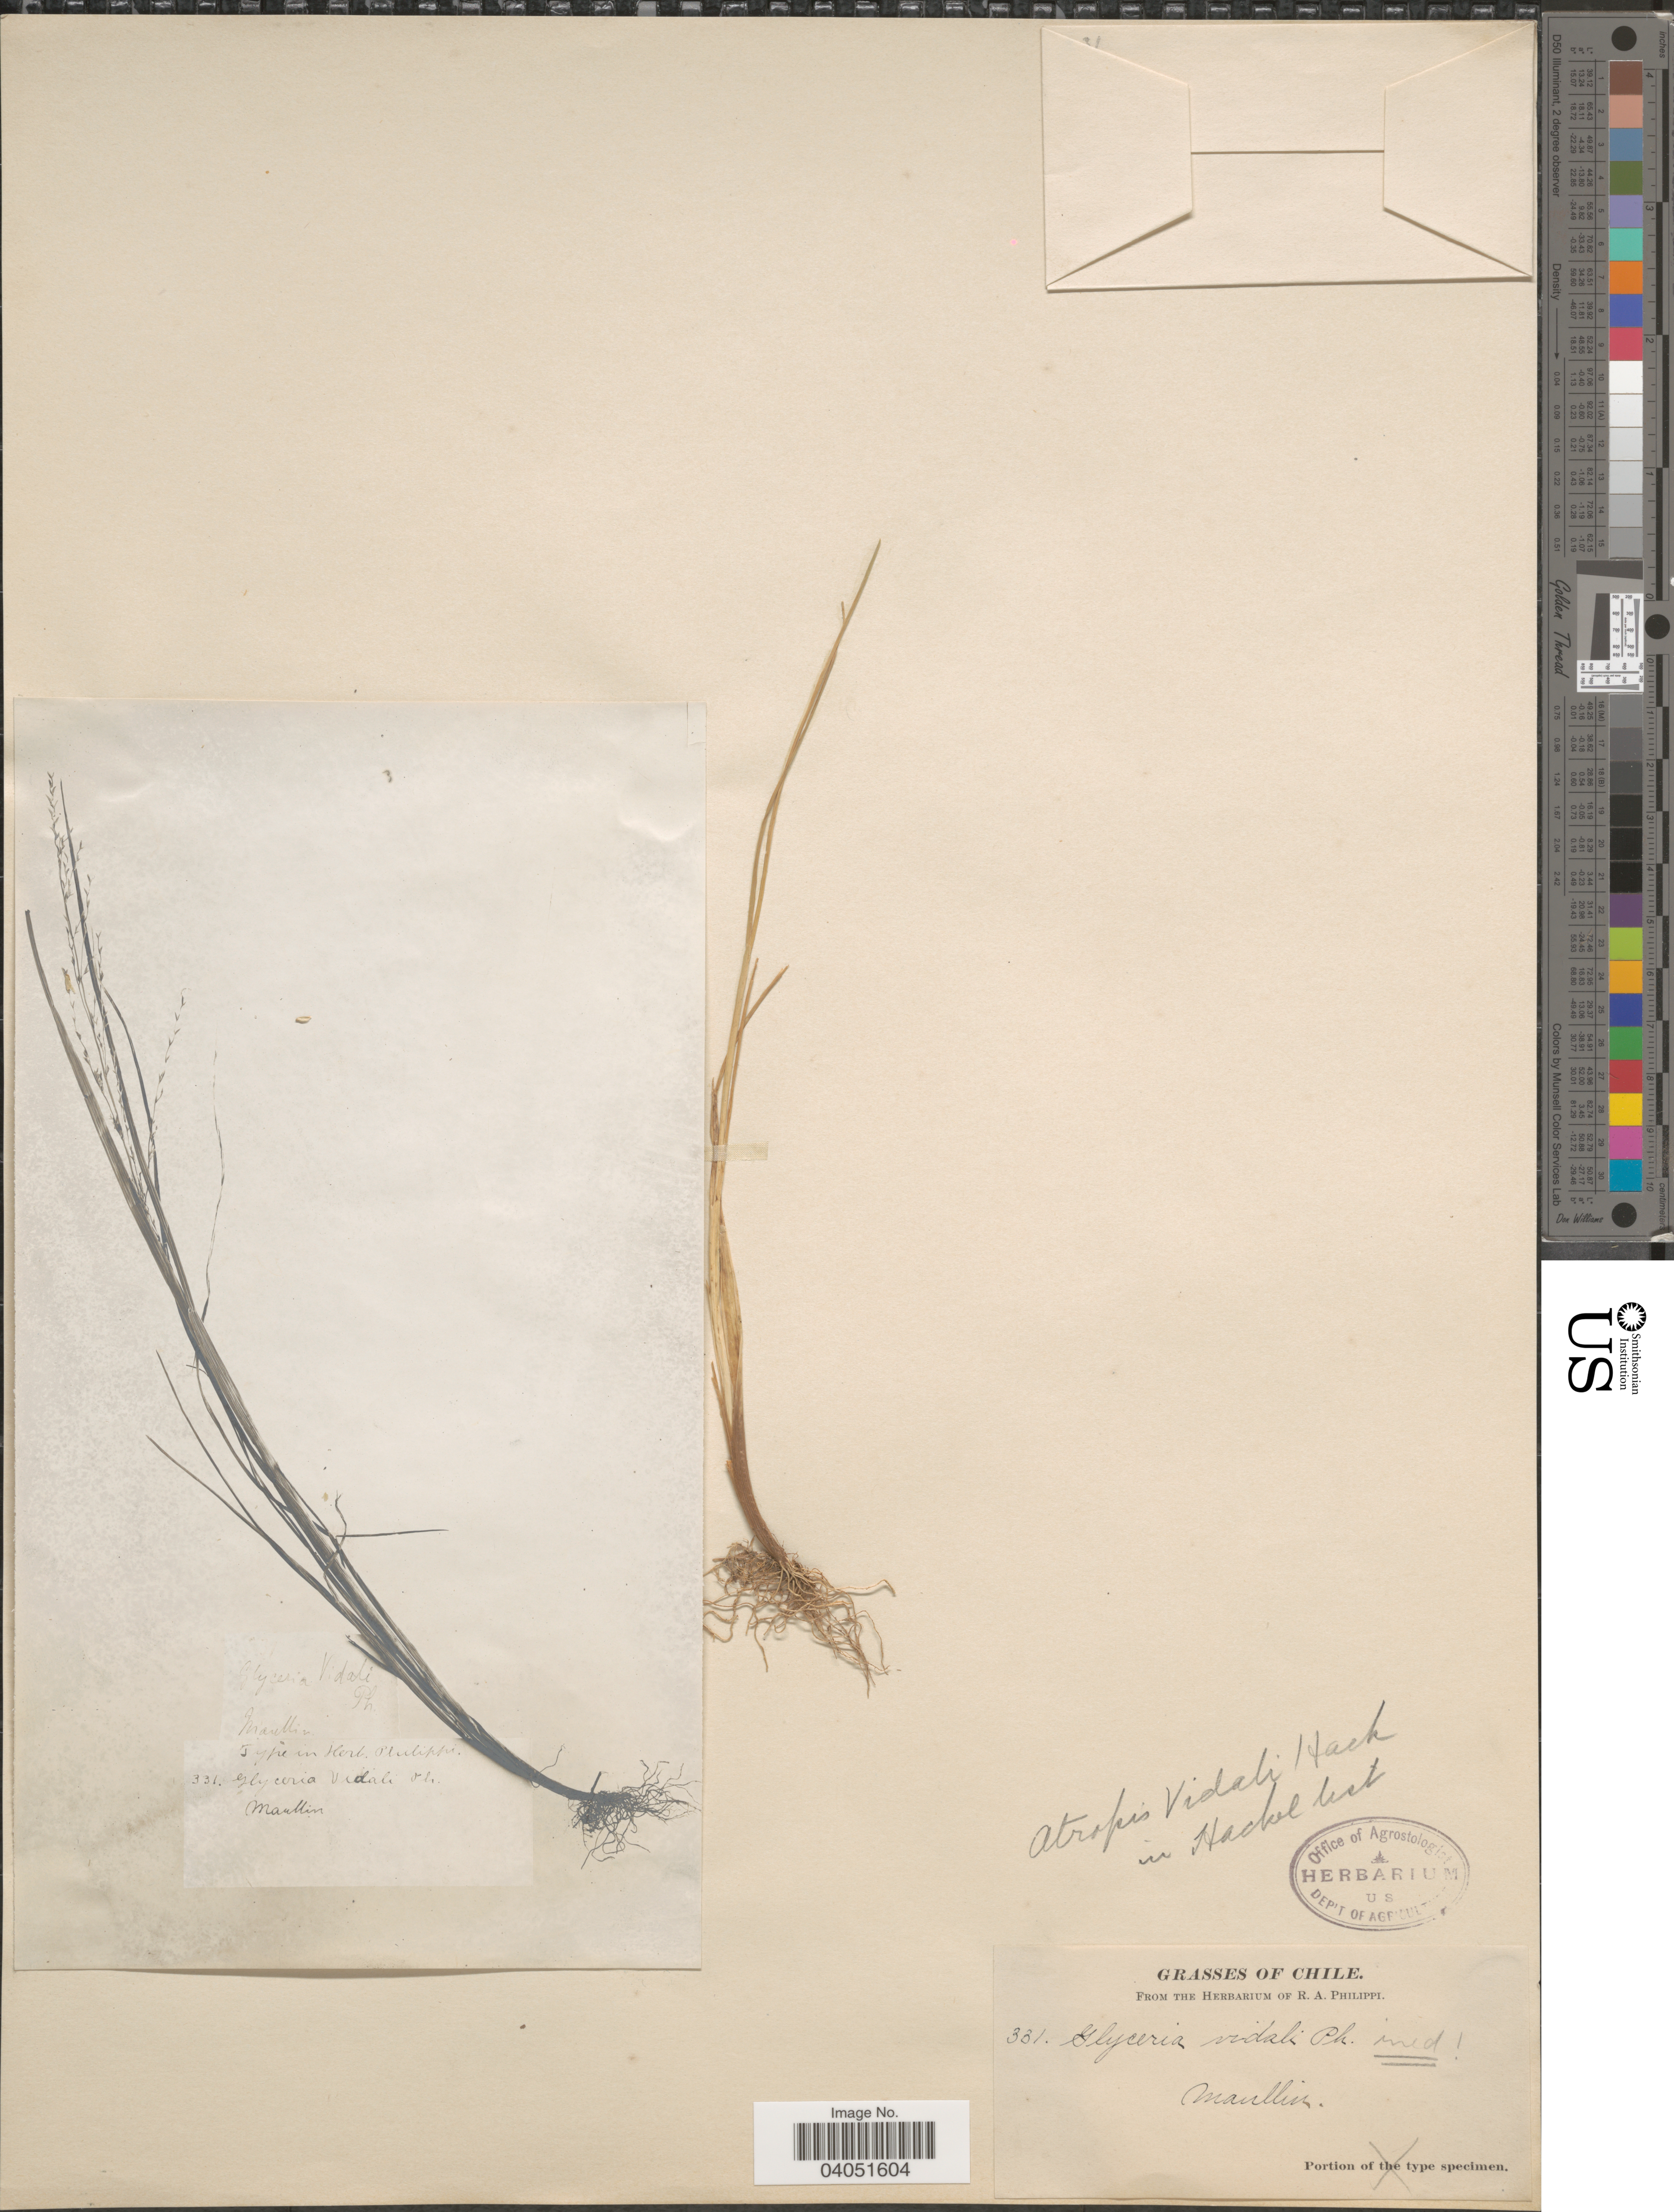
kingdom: Plantae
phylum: Tracheophyta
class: Liliopsida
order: Poales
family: Poaceae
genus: Puccinellia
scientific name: Puccinellia sp.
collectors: ex. herb. R.A. Philippi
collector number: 331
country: Chile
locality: Maullin.